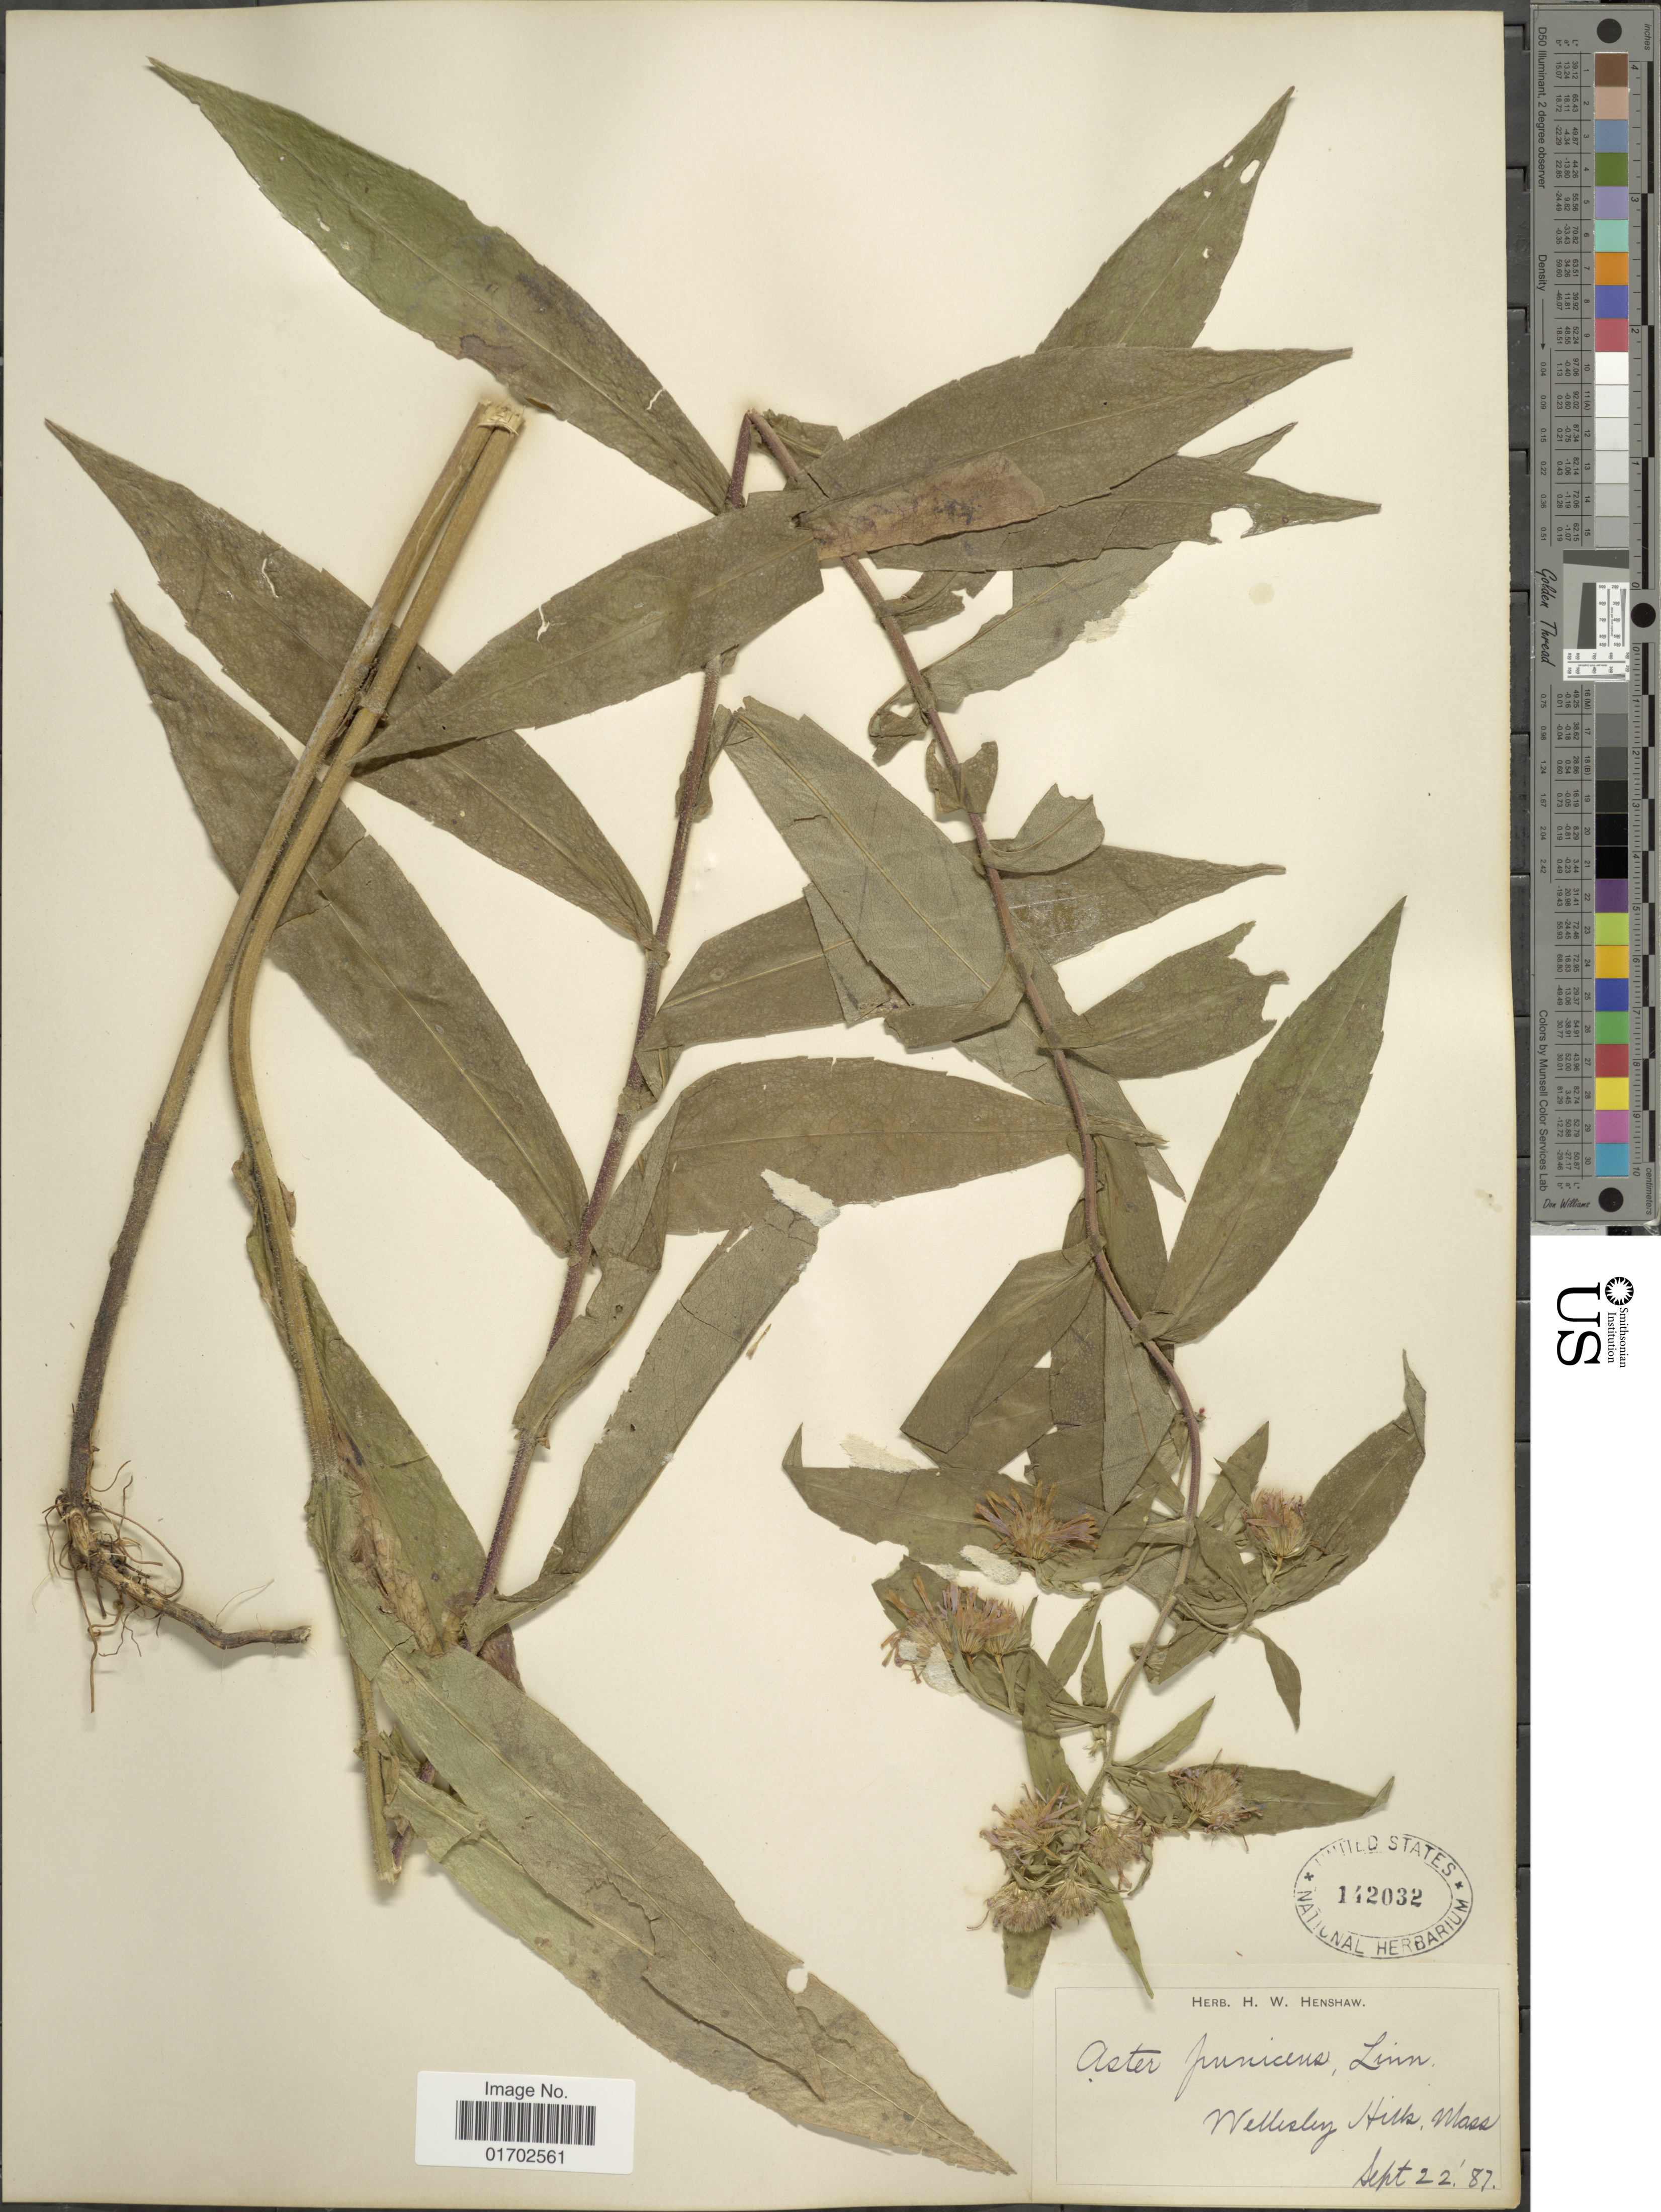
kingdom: Plantae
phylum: Tracheophyta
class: Magnoliopsida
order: Asterales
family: Asteraceae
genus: Symphyotrichum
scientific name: Symphyotrichum puniceum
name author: (L.) Á. Löve & D. Löve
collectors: ex herb. H. W. Henshaw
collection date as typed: Transcribed d/m/y: 22/9/87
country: United States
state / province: Massachusetts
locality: Wellesley Hills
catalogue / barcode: US 142032